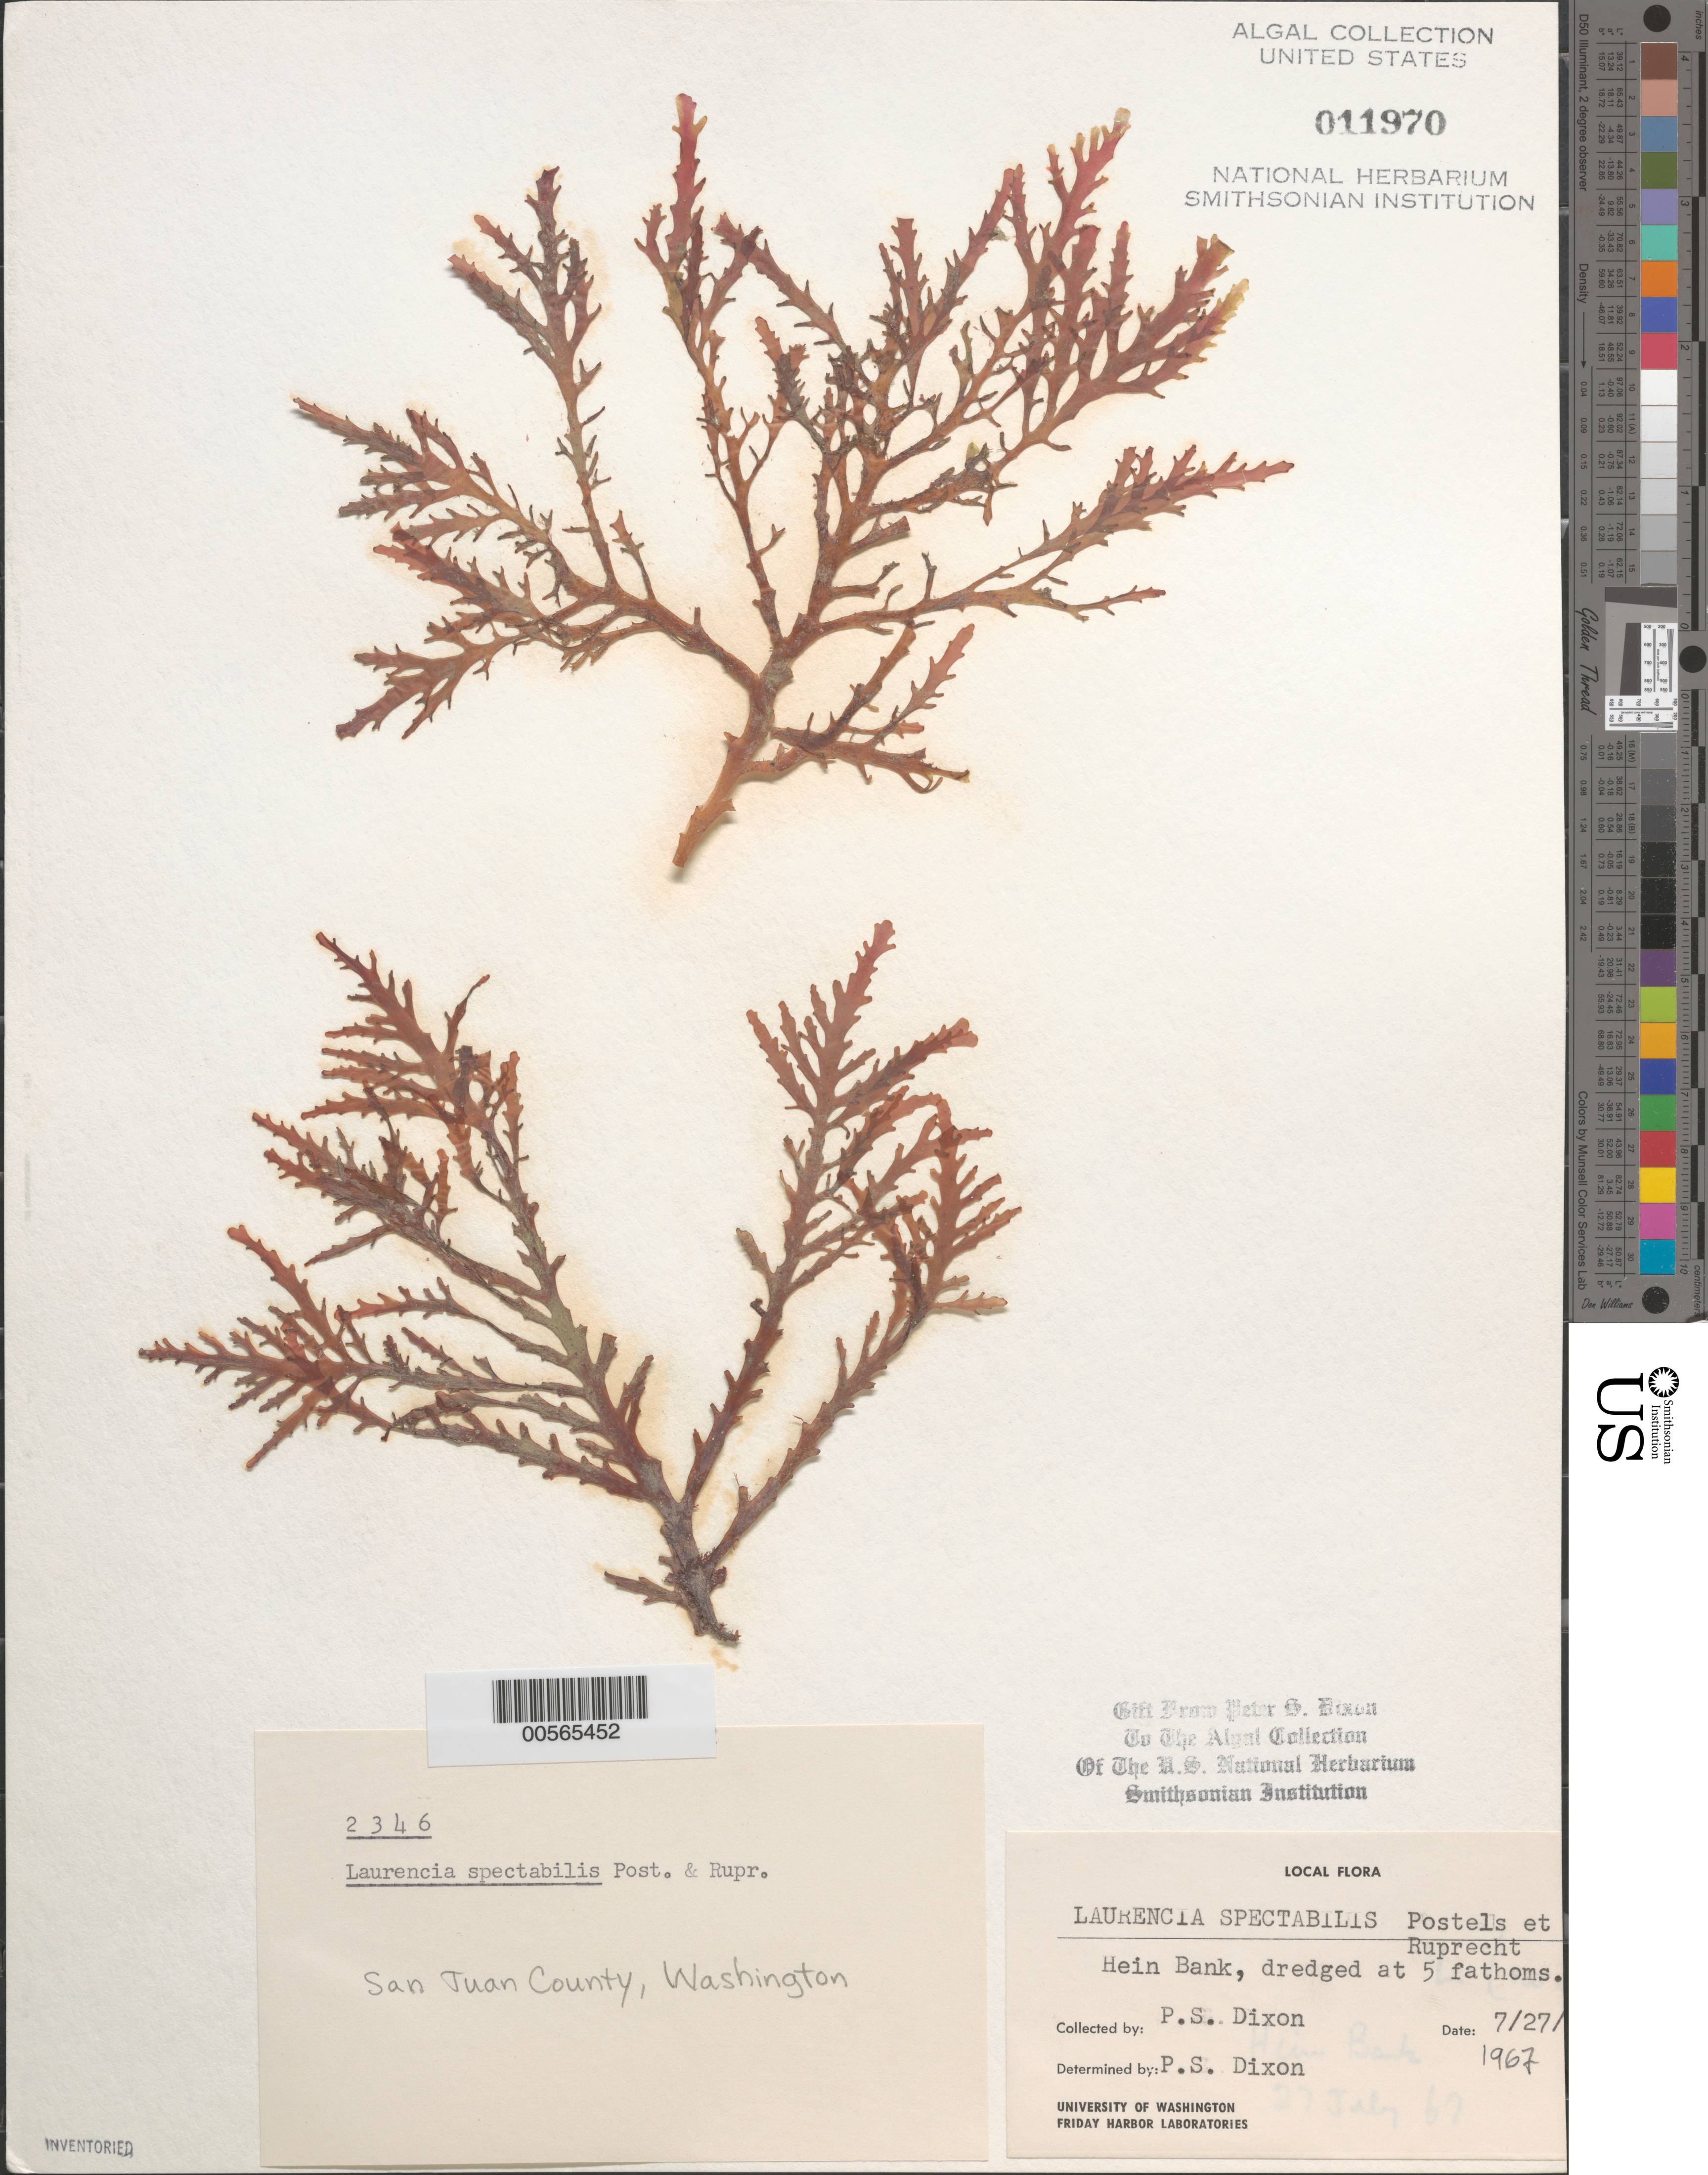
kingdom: Plantae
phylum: Rhodophyta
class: Florideophyceae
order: Ceramiales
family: Rhodomelaceae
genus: Osmundea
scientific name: Osmundea spectabilis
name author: (Postels & Rupr.) K.W. Nam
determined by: Algae name updating Project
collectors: P. S. Dixon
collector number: PSD 2346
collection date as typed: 27 Jul 1967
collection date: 1967-07-27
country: United States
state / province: Washington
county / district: San Juan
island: San Juan Island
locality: Hein Bank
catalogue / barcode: US 11970